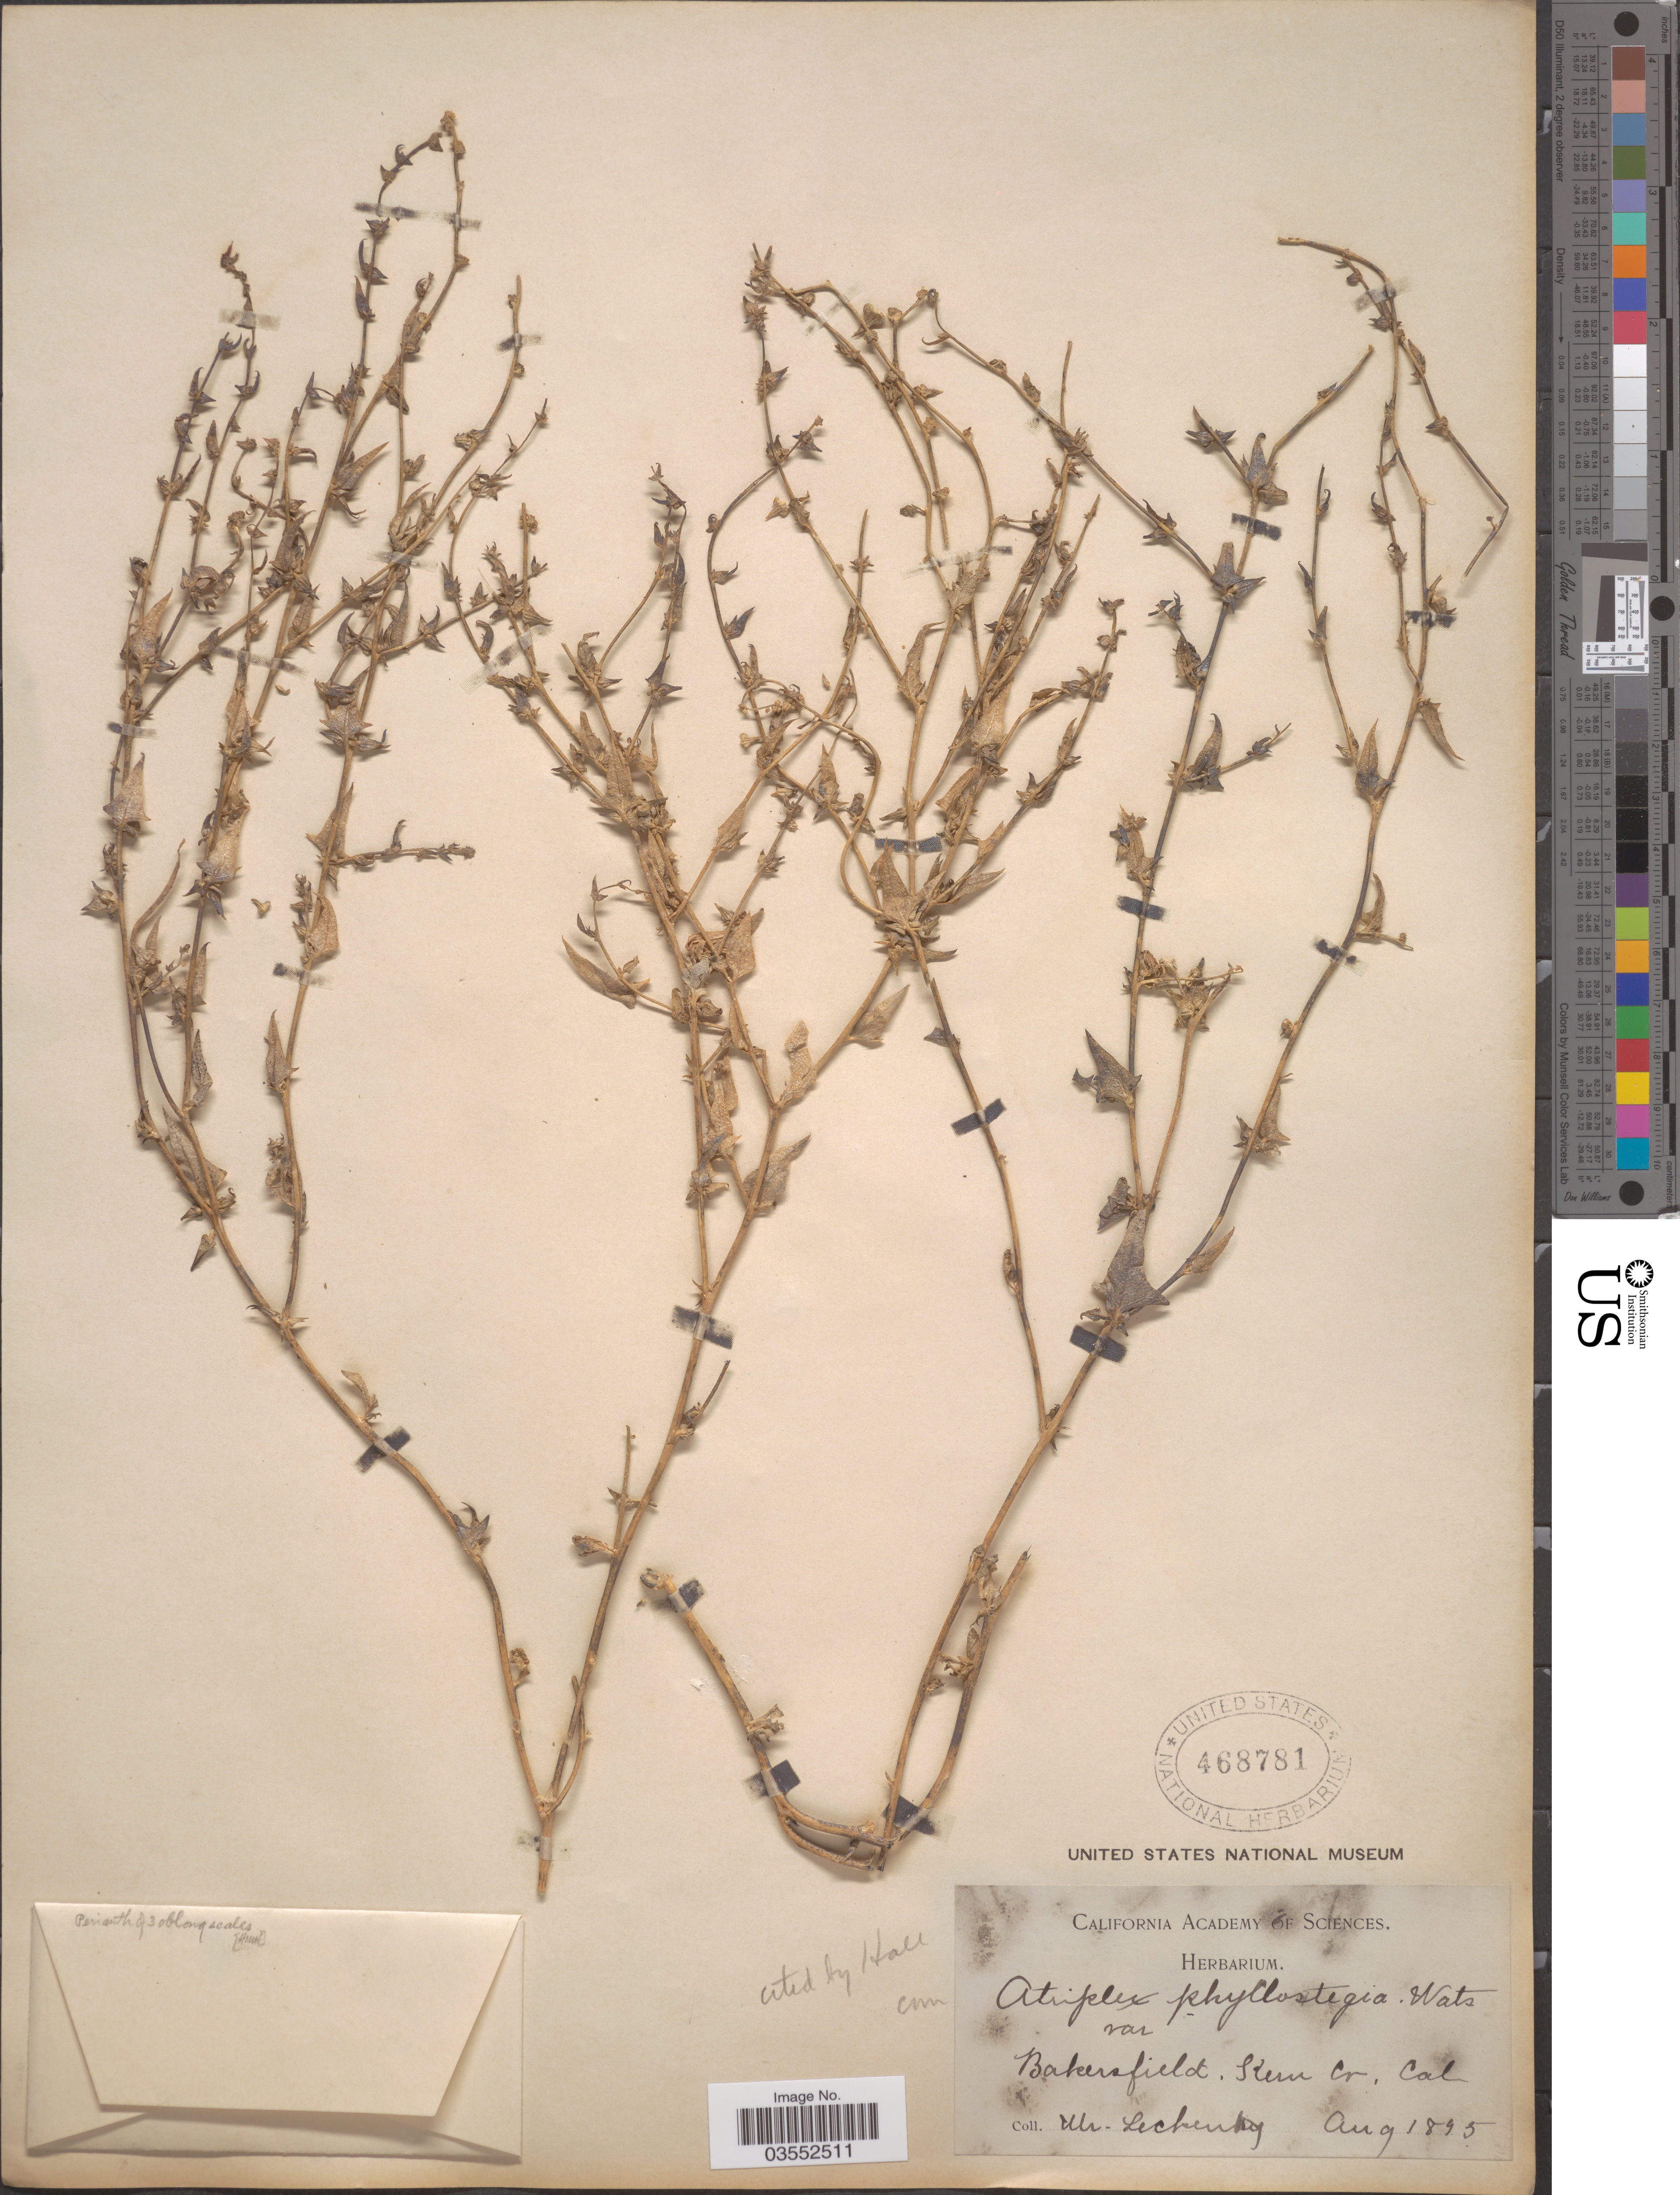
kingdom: Plantae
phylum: Tracheophyta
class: Magnoliopsida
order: Caryophyllales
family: Amaranthaceae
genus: Atriplex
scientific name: Atriplex phyllostegia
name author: (Torr. ex S. Watson) S. Watson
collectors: Mr. Leckenby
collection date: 1895-08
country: United States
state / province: California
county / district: Kern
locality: Bakersfield, Kern Co.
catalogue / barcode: US 468781